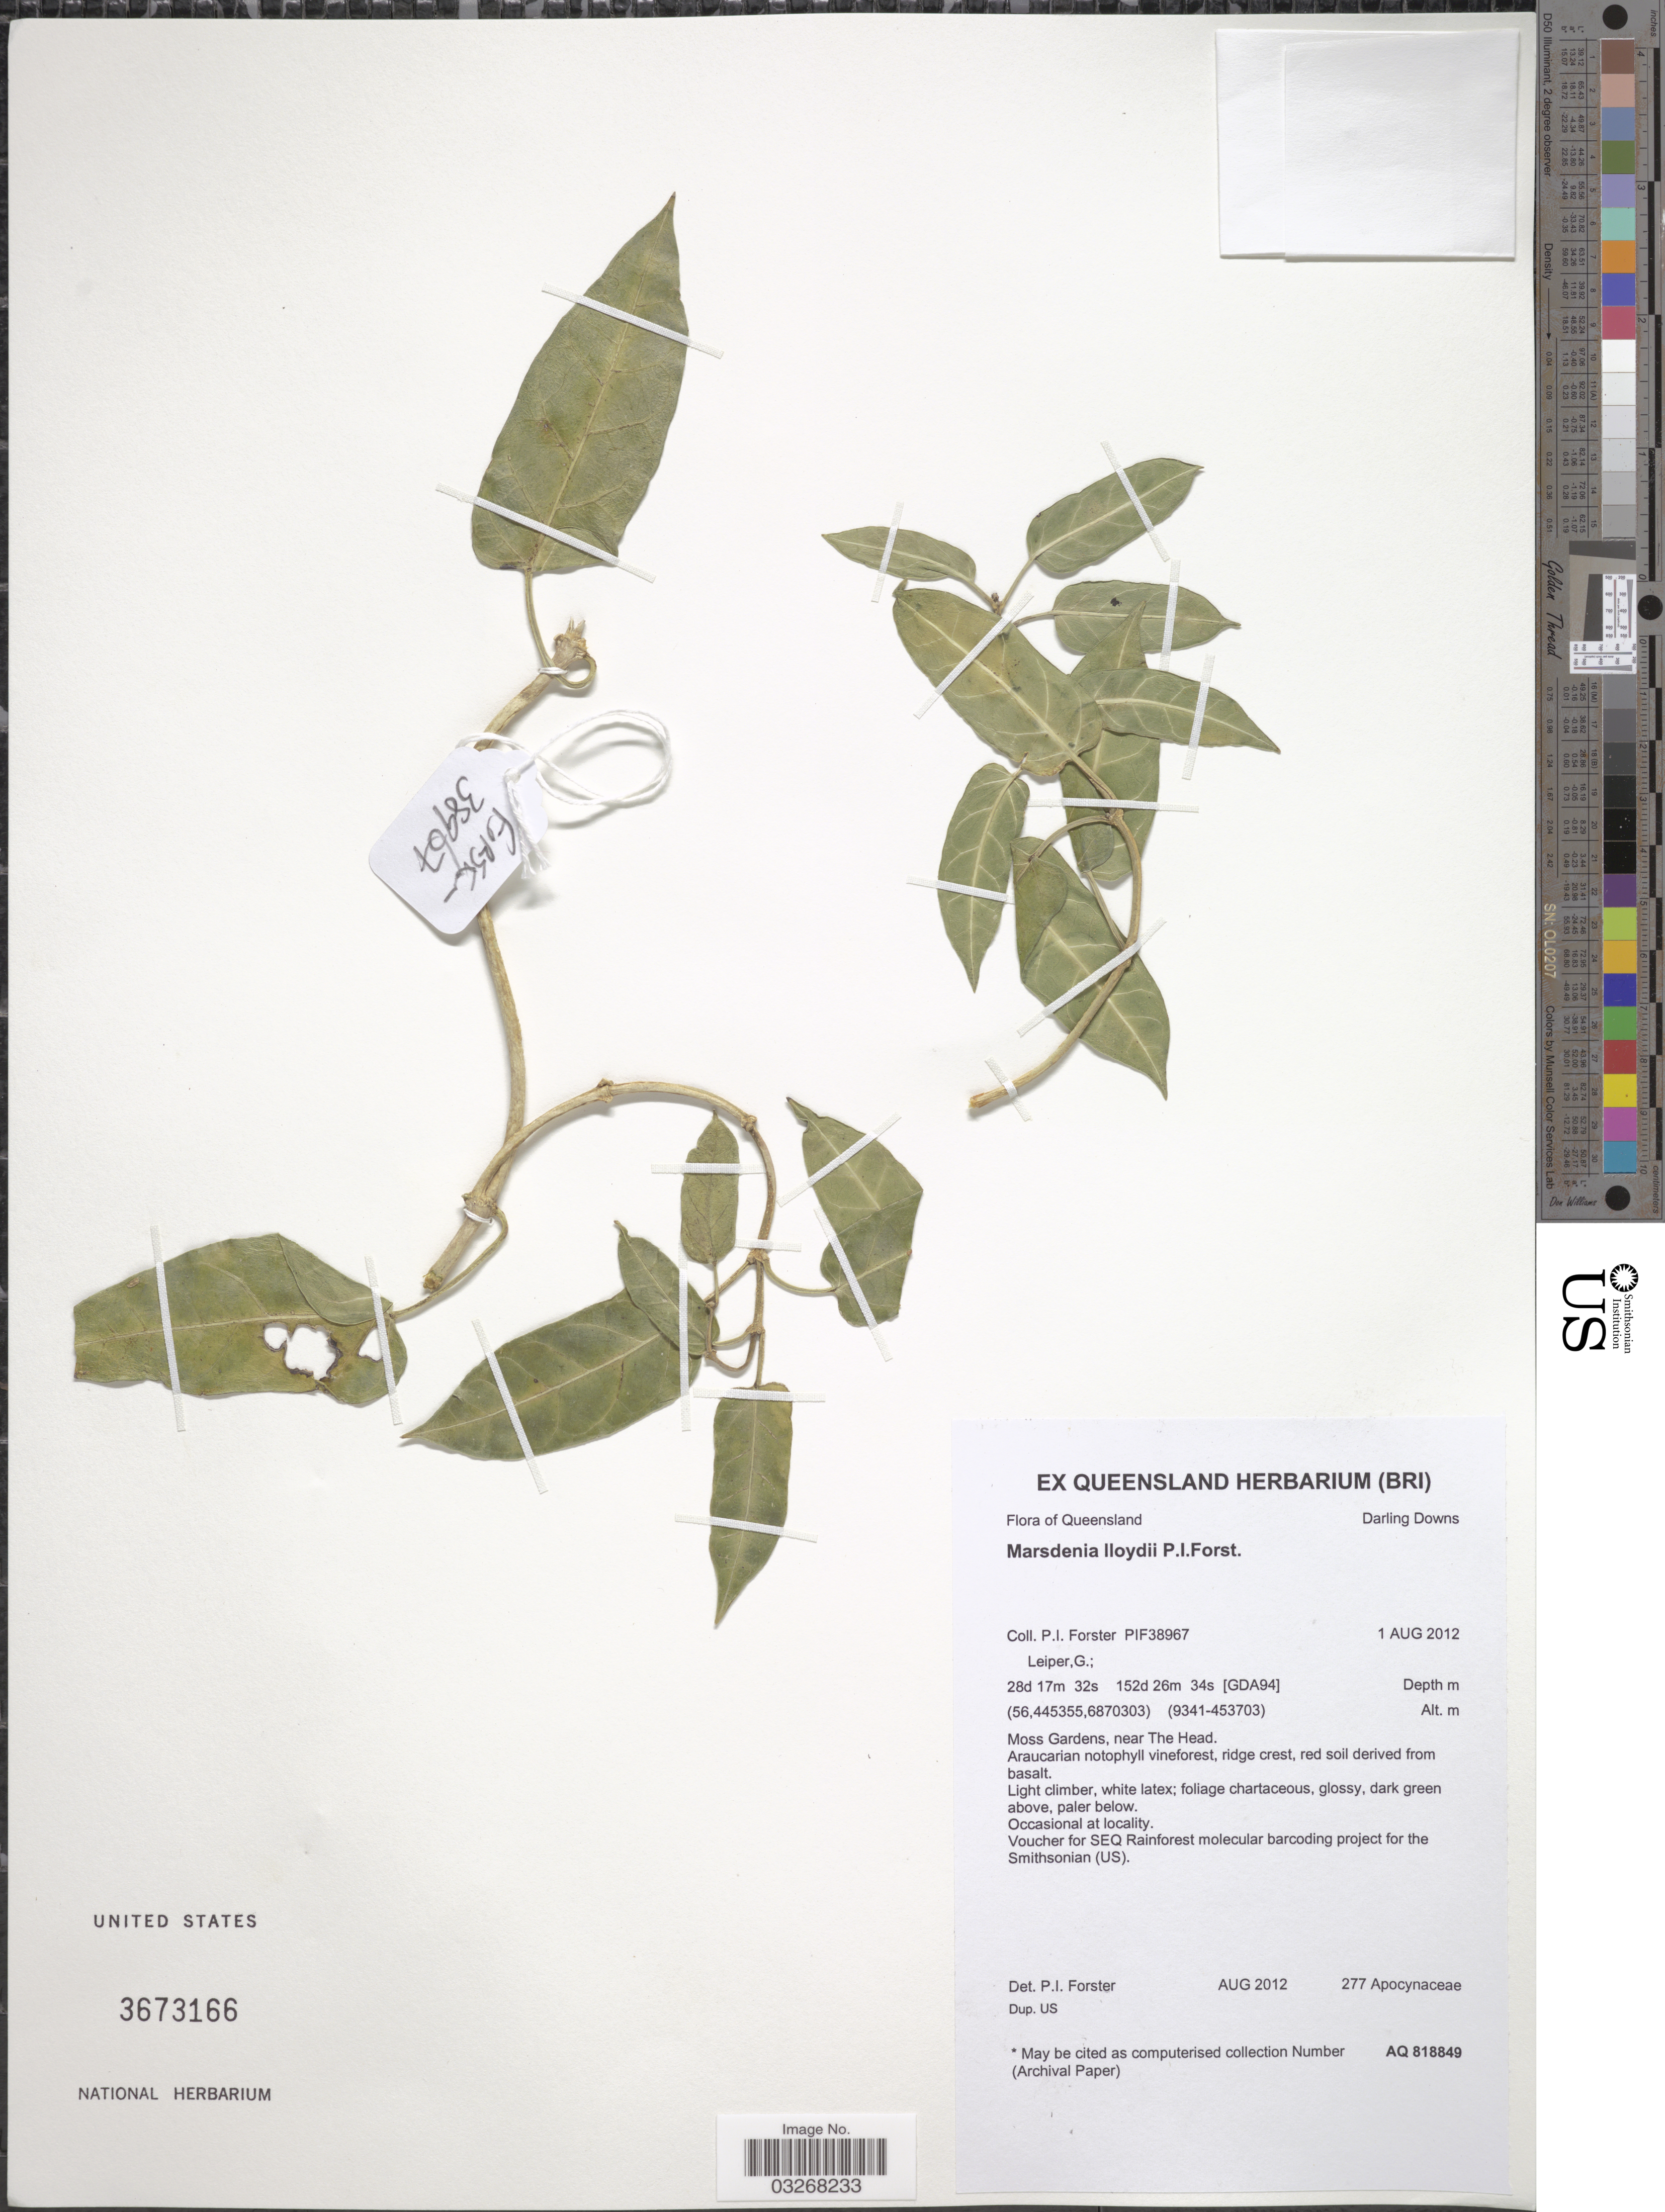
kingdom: Plantae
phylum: Tracheophyta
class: Magnoliopsida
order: Gentianales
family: Apocynaceae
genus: Marsdenia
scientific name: Marsdenia lloydii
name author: P.I. Forst.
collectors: P. Forster & G. Leiper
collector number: PIF38967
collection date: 2012-08-01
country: Australia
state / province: Queensland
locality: Darling Downs. Moss Gardens, near The Head. [GDA94].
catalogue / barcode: US 3673166